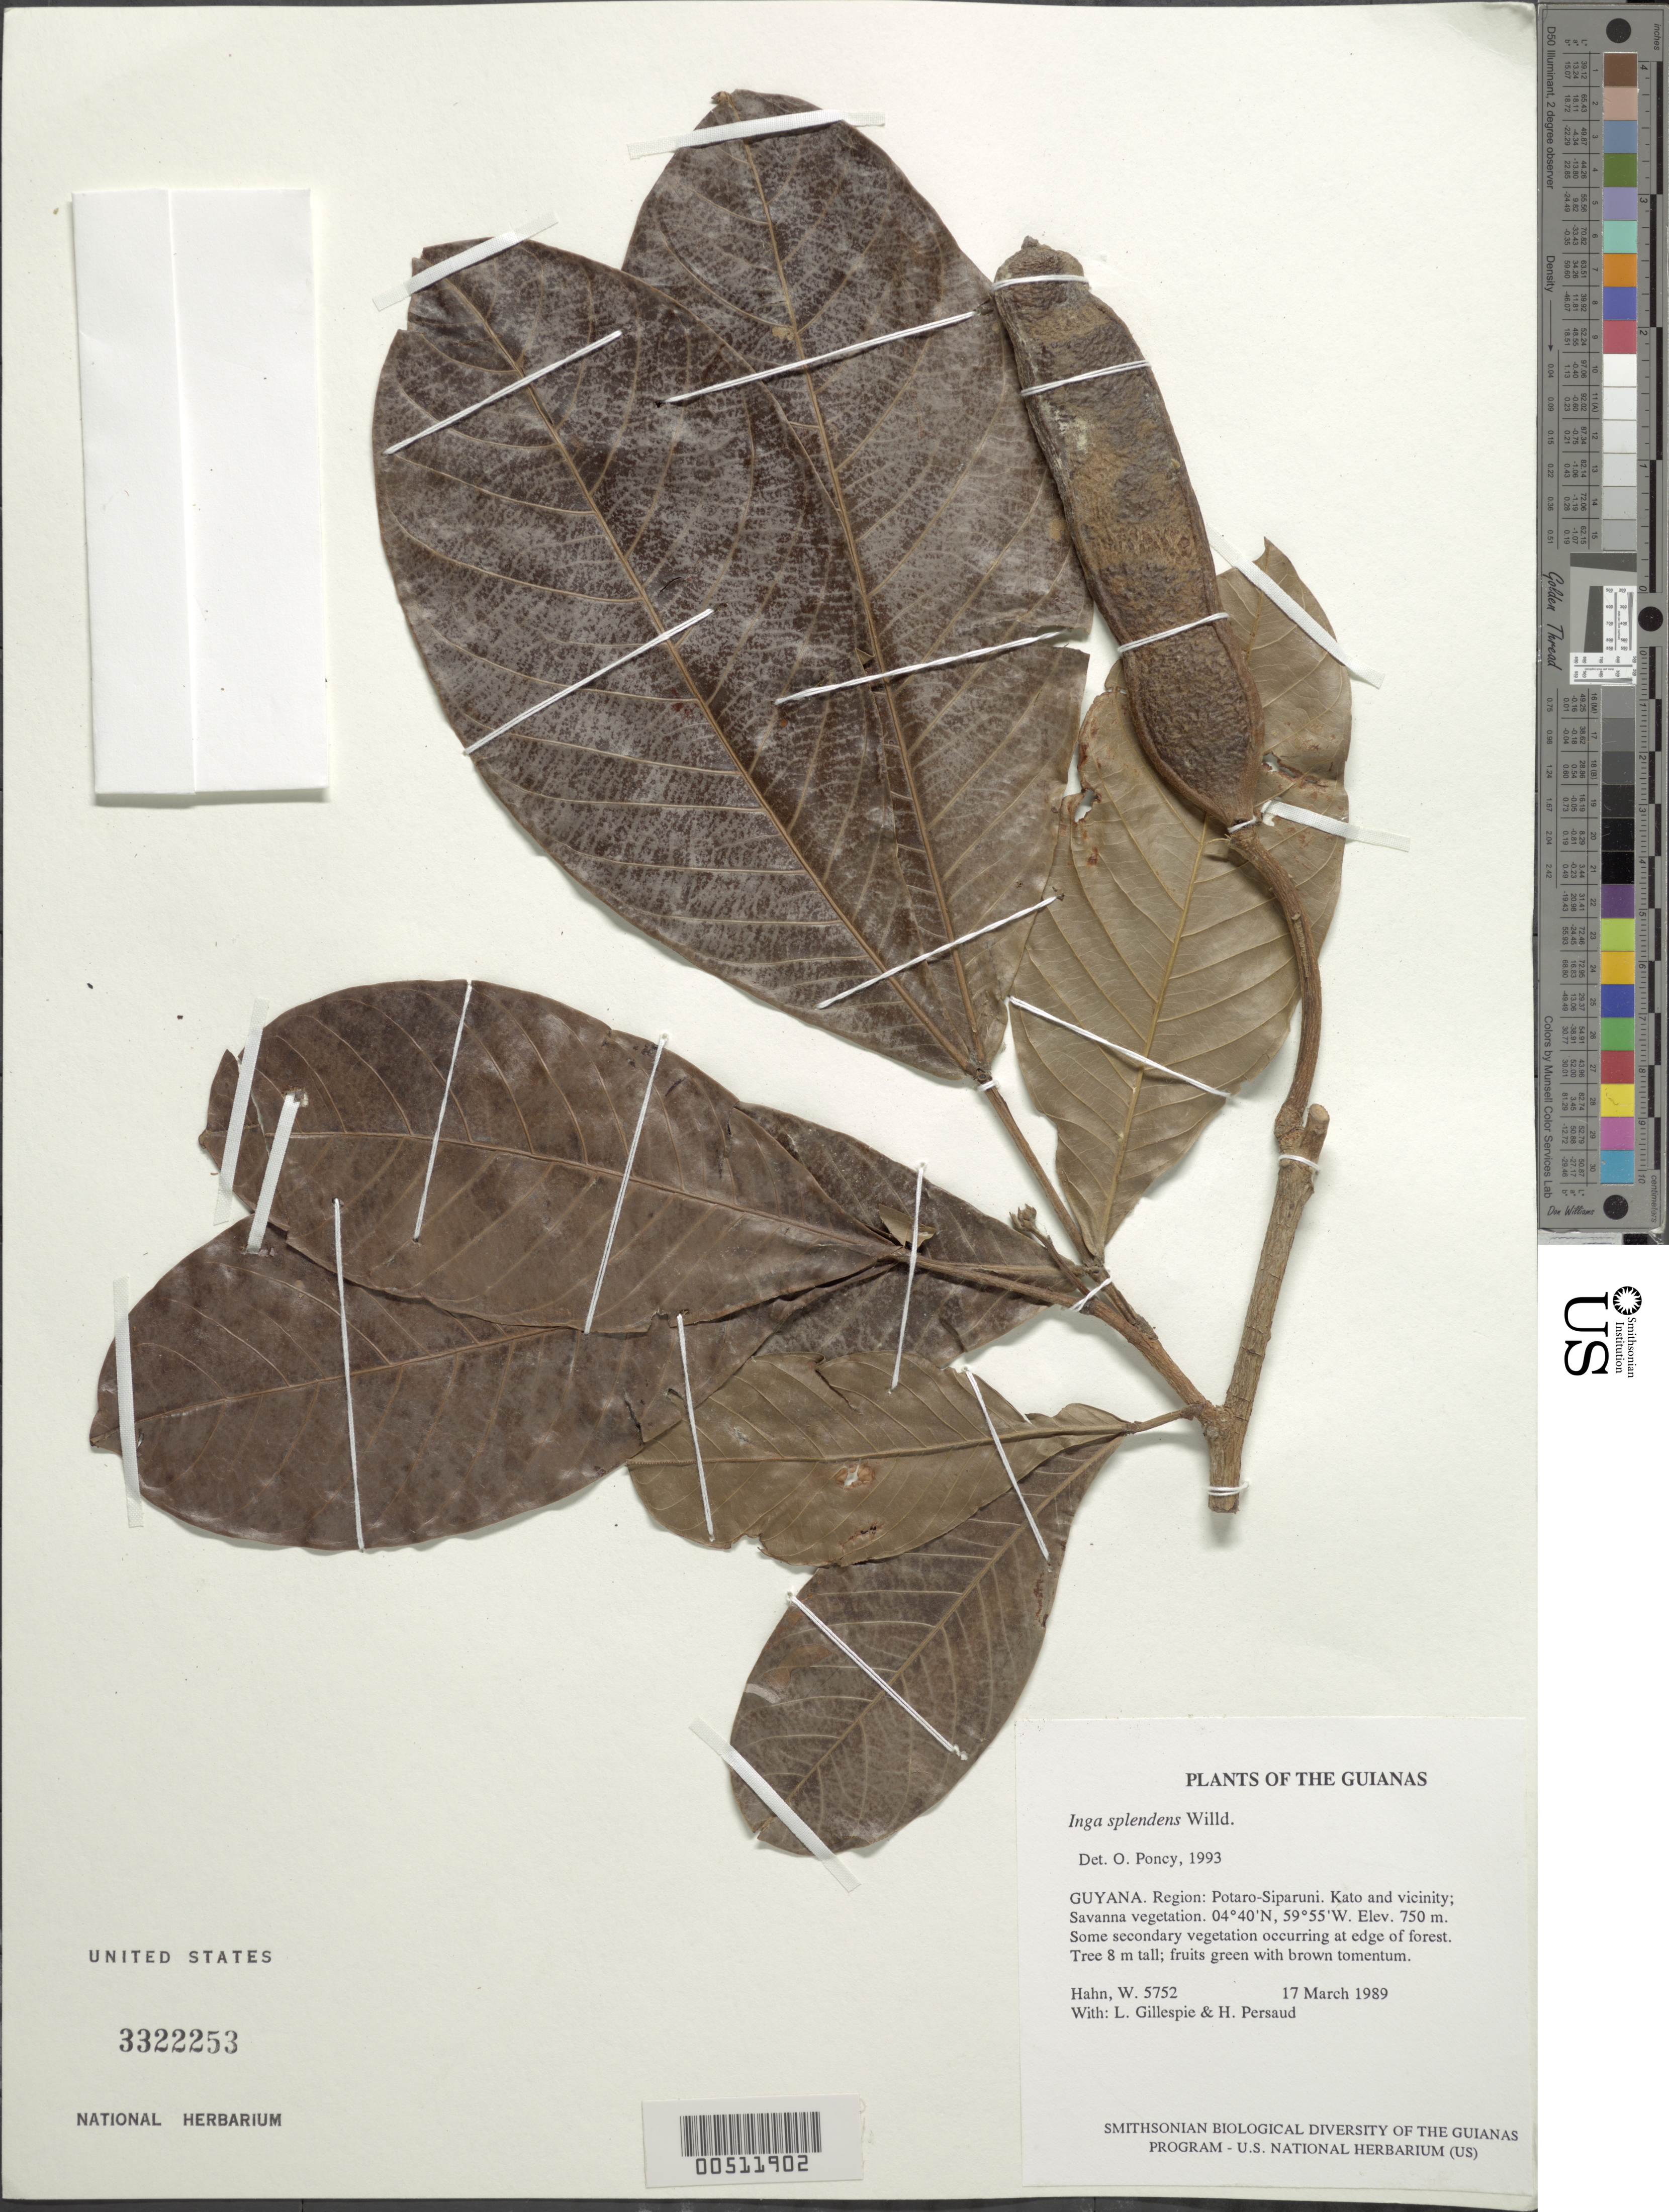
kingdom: Plantae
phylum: Tracheophyta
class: Magnoliopsida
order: Fabales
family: Fabaceae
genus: Inga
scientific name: Inga splendens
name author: Willd.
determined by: Poncy, O.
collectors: W. Hahn, L. J. Gillespie & H. Persaud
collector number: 5752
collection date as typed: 17 March 1989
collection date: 1989-03-17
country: Guyana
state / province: Potaro-Siparuni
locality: Kato and vicinity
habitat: Savanna vegetation. Some secondary vegetation occurring at edge of forest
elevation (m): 750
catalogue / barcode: US 3322253